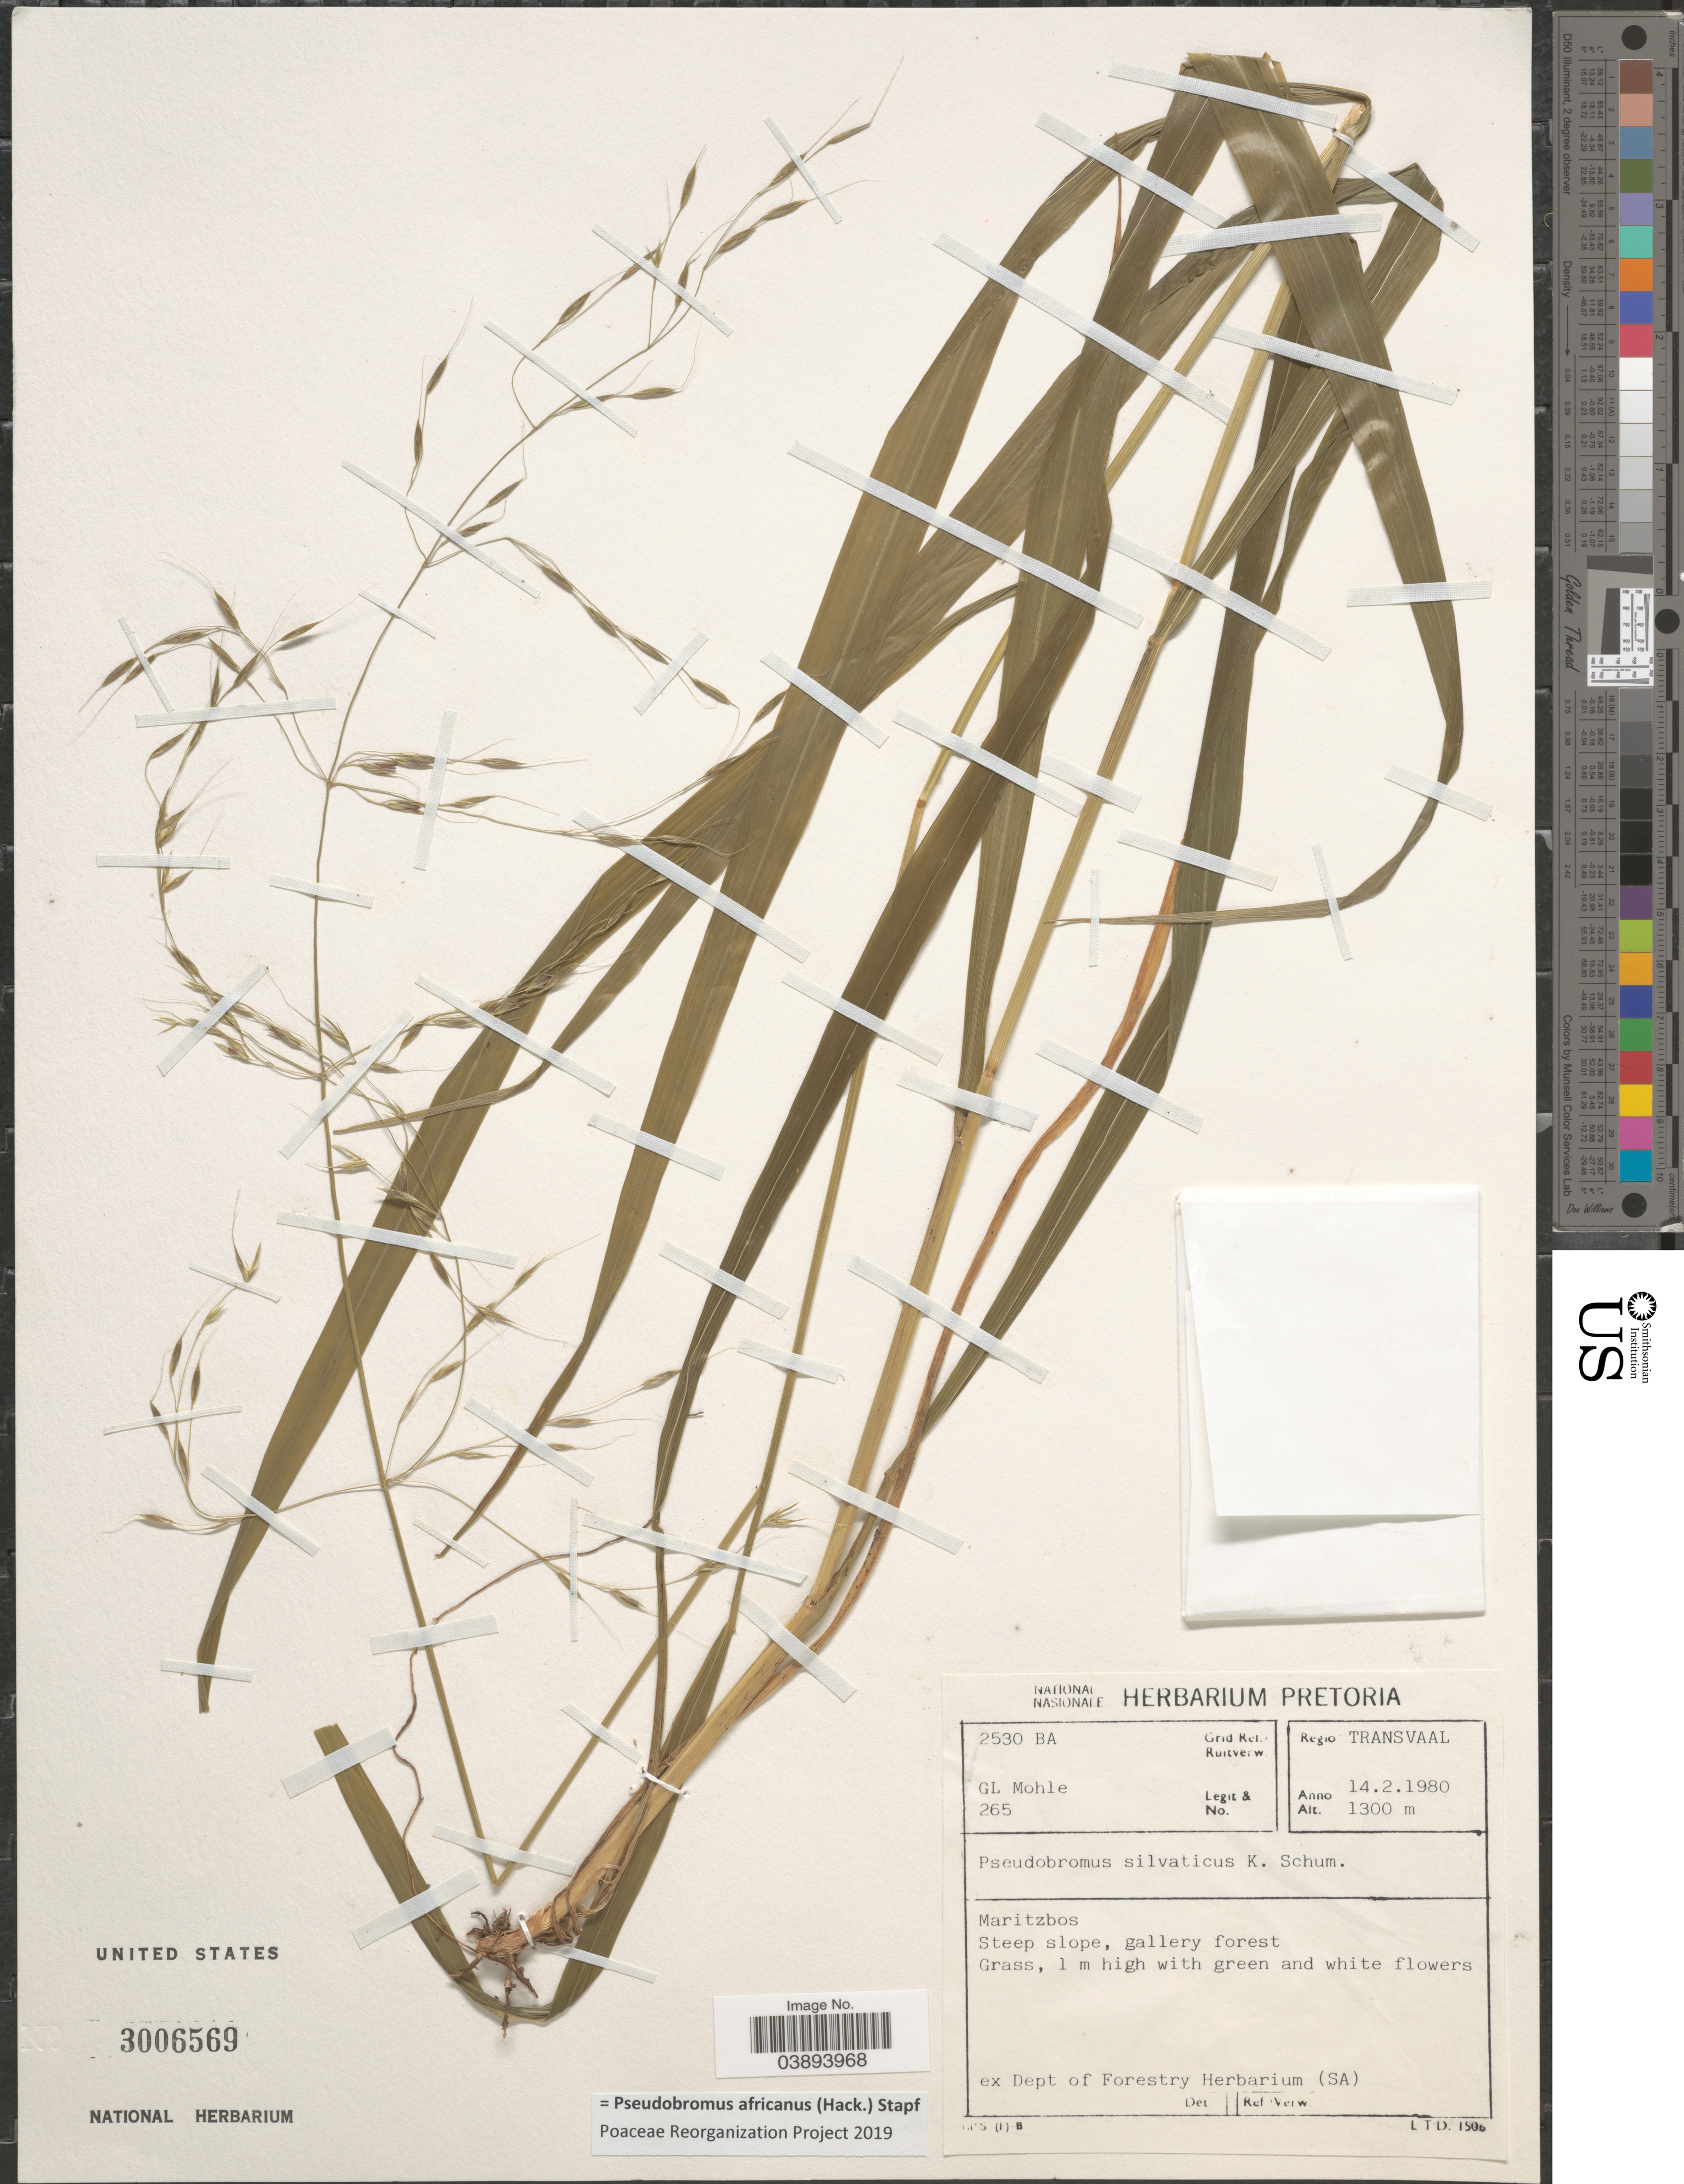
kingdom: Plantae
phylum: Tracheophyta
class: Liliopsida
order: Poales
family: Poaceae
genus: Pseudobromus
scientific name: Pseudobromus africanus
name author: (Hack.) Stapf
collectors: G. Mohle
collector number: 265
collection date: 1980-02-14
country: South Africa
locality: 2530BA Grid Ref./Ruitverw. Regio Transvaal. Maritzbos.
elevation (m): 1300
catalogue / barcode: US 3006569